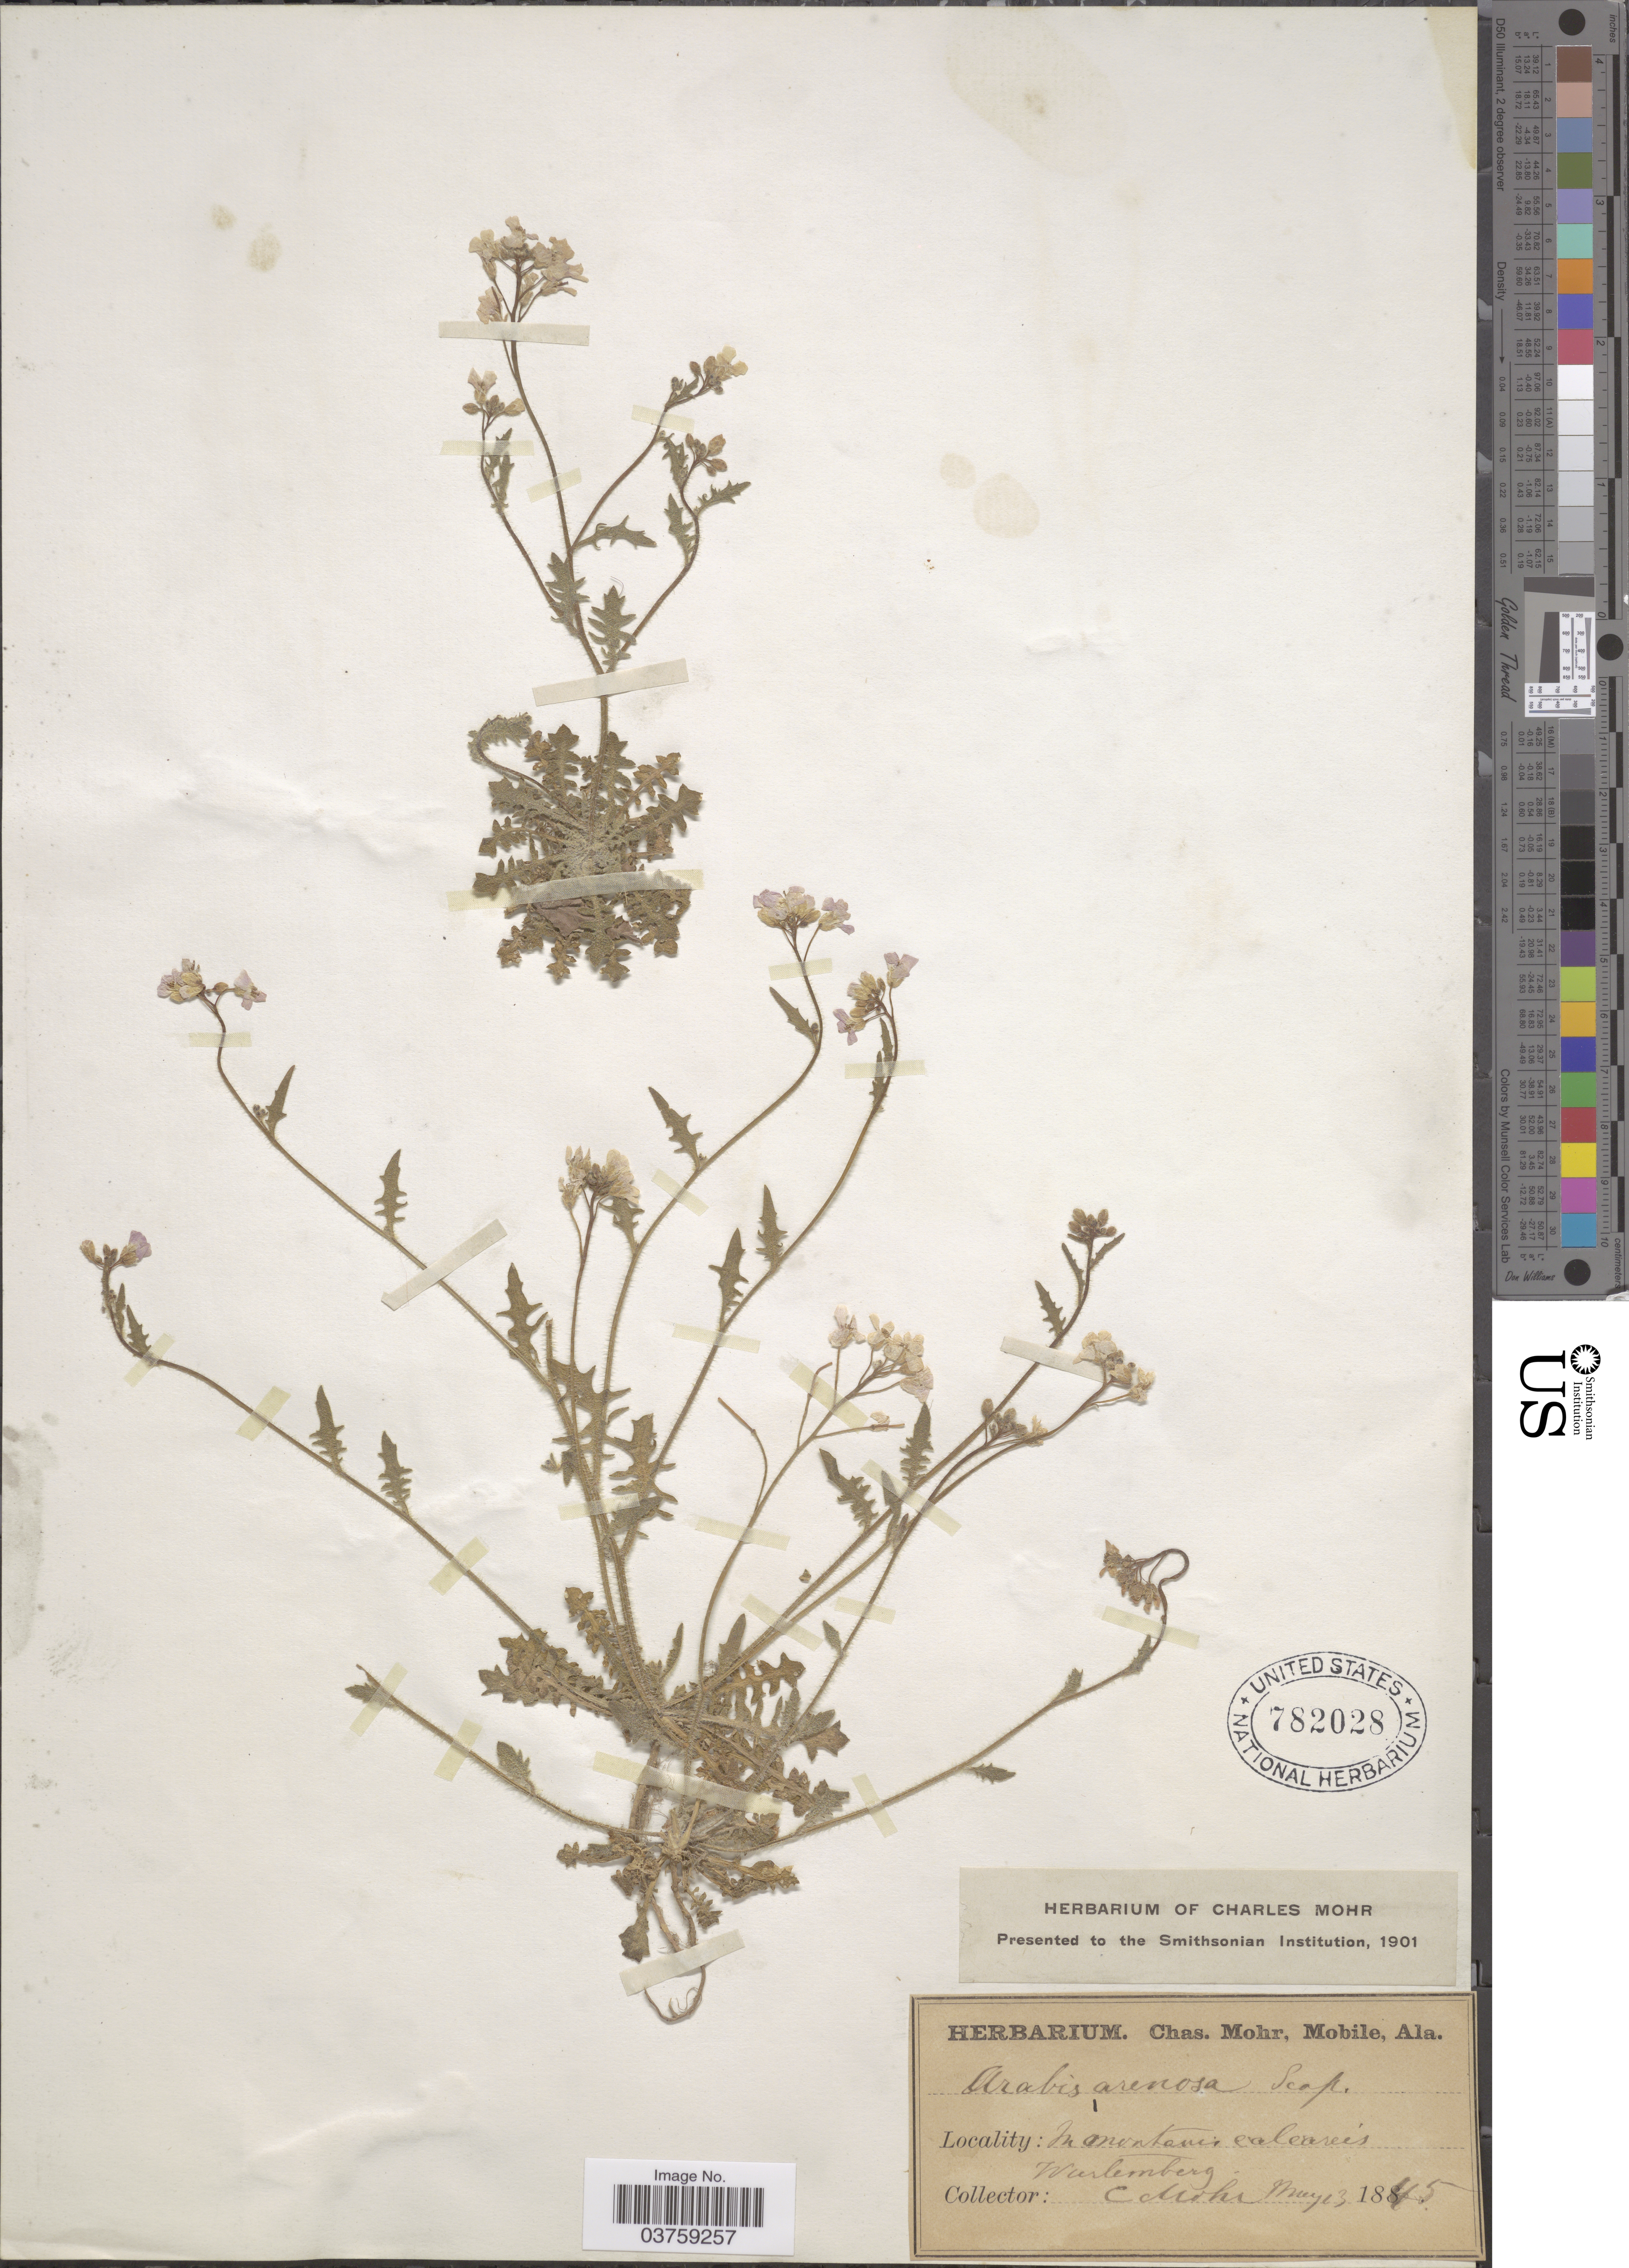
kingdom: Plantae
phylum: Tracheophyta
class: Magnoliopsida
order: Brassicales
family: Brassicaceae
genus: Arabis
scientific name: Arabis arenosa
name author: (L.) Scop.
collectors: Mohr, C. T. (herbarium)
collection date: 1845-05-13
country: Germany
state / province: Baden-Württemberg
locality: Montanis calcareis Wurtemberg.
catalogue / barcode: US 782028